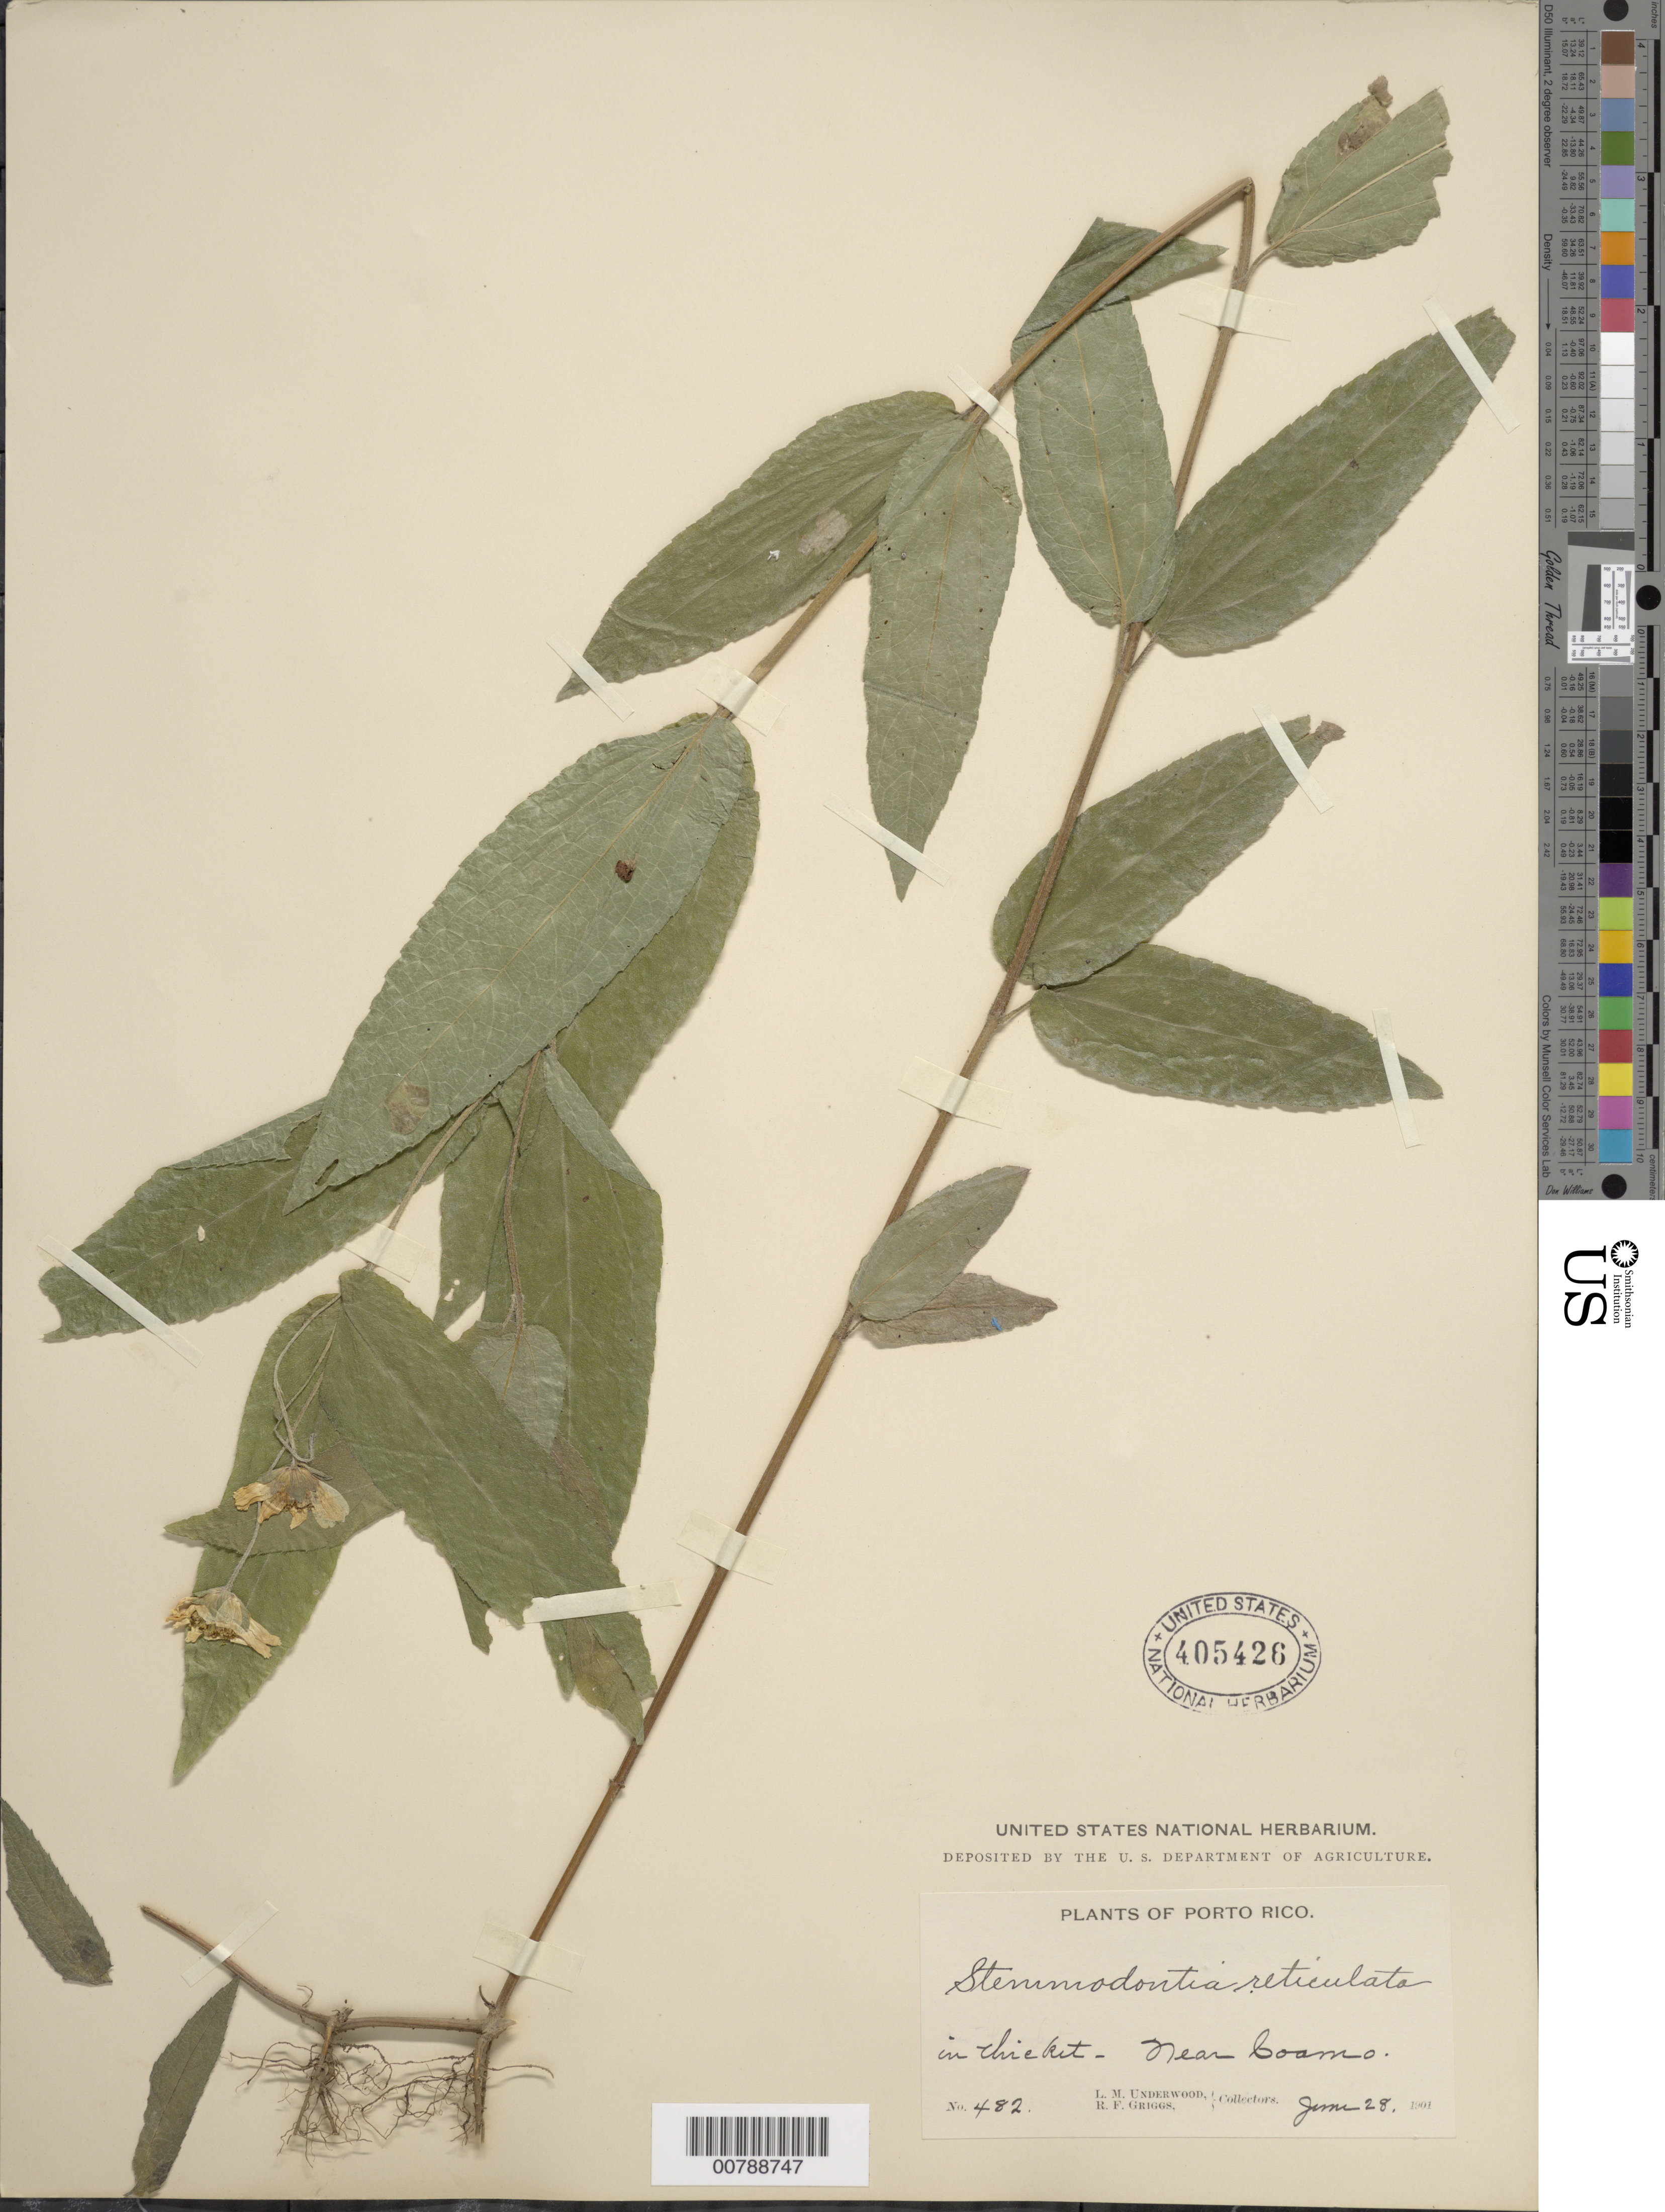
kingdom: Plantae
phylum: Tracheophyta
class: Magnoliopsida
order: Asterales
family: Asteraceae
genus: Wedelia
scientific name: Wedelia reticulata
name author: DC.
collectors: L. M. Underwood & R. F. Griggs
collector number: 482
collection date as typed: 28 Jun 1901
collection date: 1901-06-28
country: Puerto Rico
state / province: Coamo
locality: Near Coamo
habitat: Thicket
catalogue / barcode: US 405426